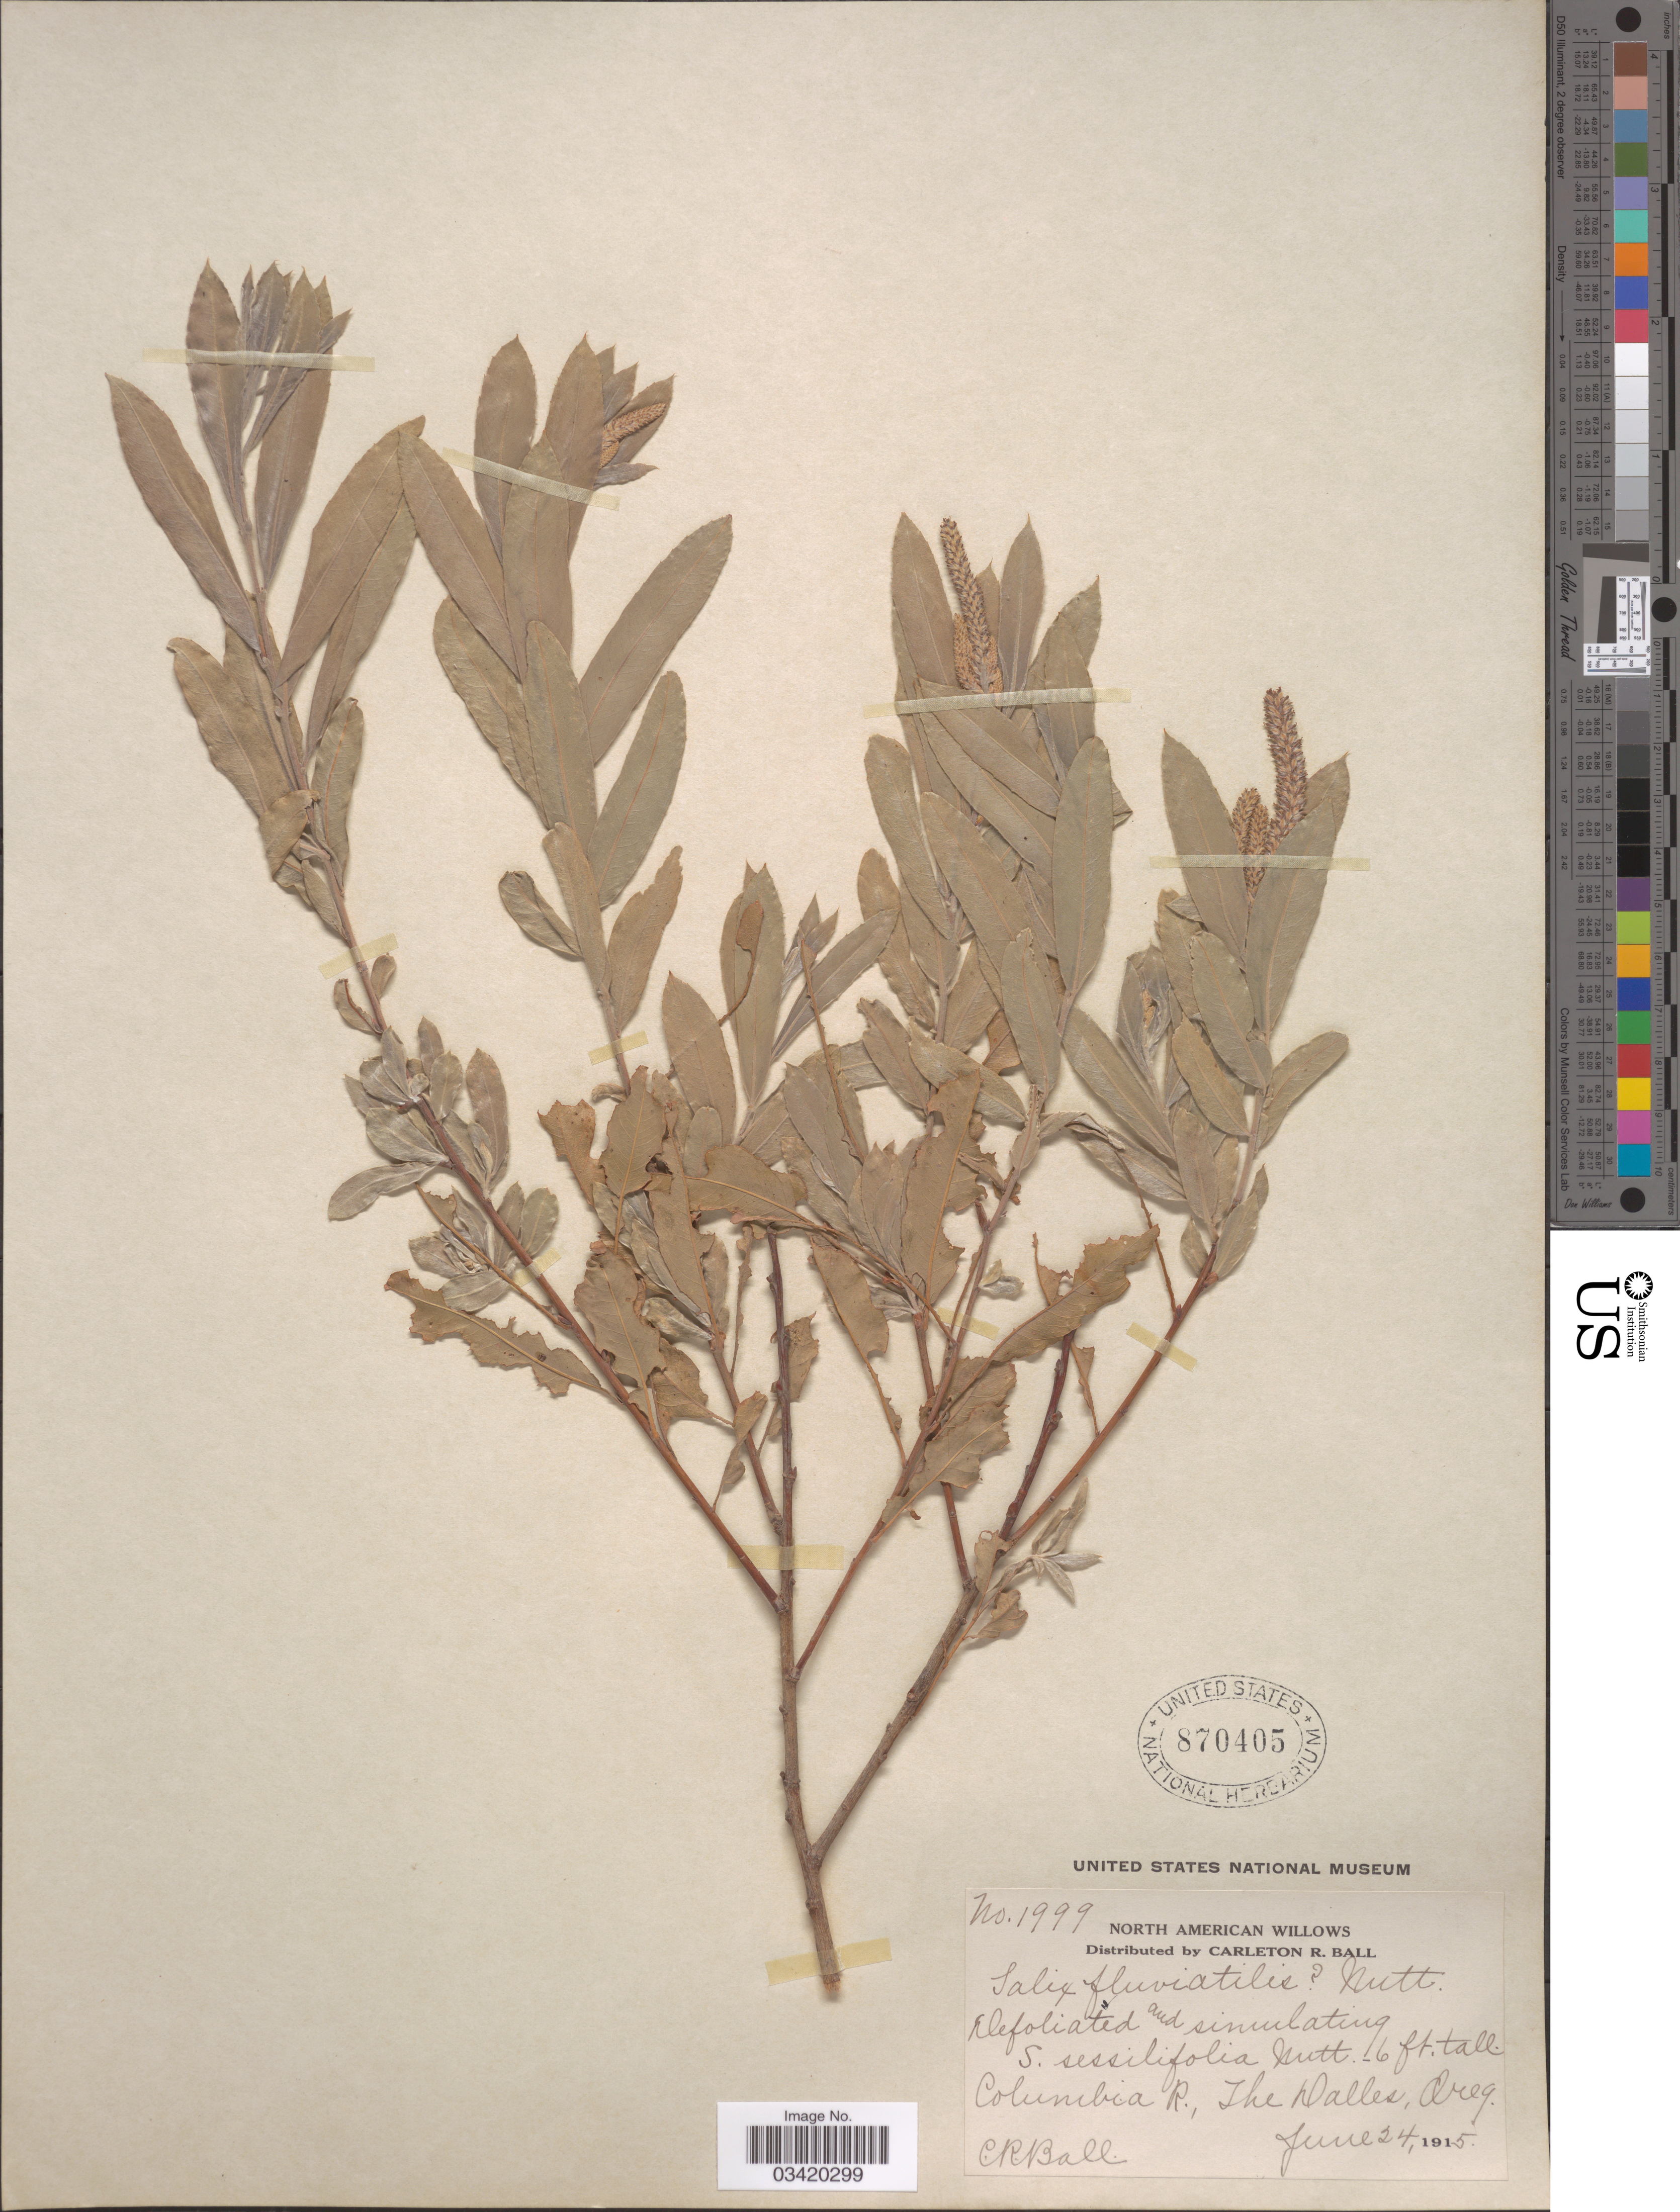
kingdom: Plantae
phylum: Tracheophyta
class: Magnoliopsida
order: Malpighiales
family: Salicaceae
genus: Salix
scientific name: Salix fluviatilis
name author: Nutt.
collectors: C. R. Ball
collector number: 1999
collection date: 1915-06-24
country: United States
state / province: Oregon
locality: Columbia R. The Dalles.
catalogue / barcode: US 870405